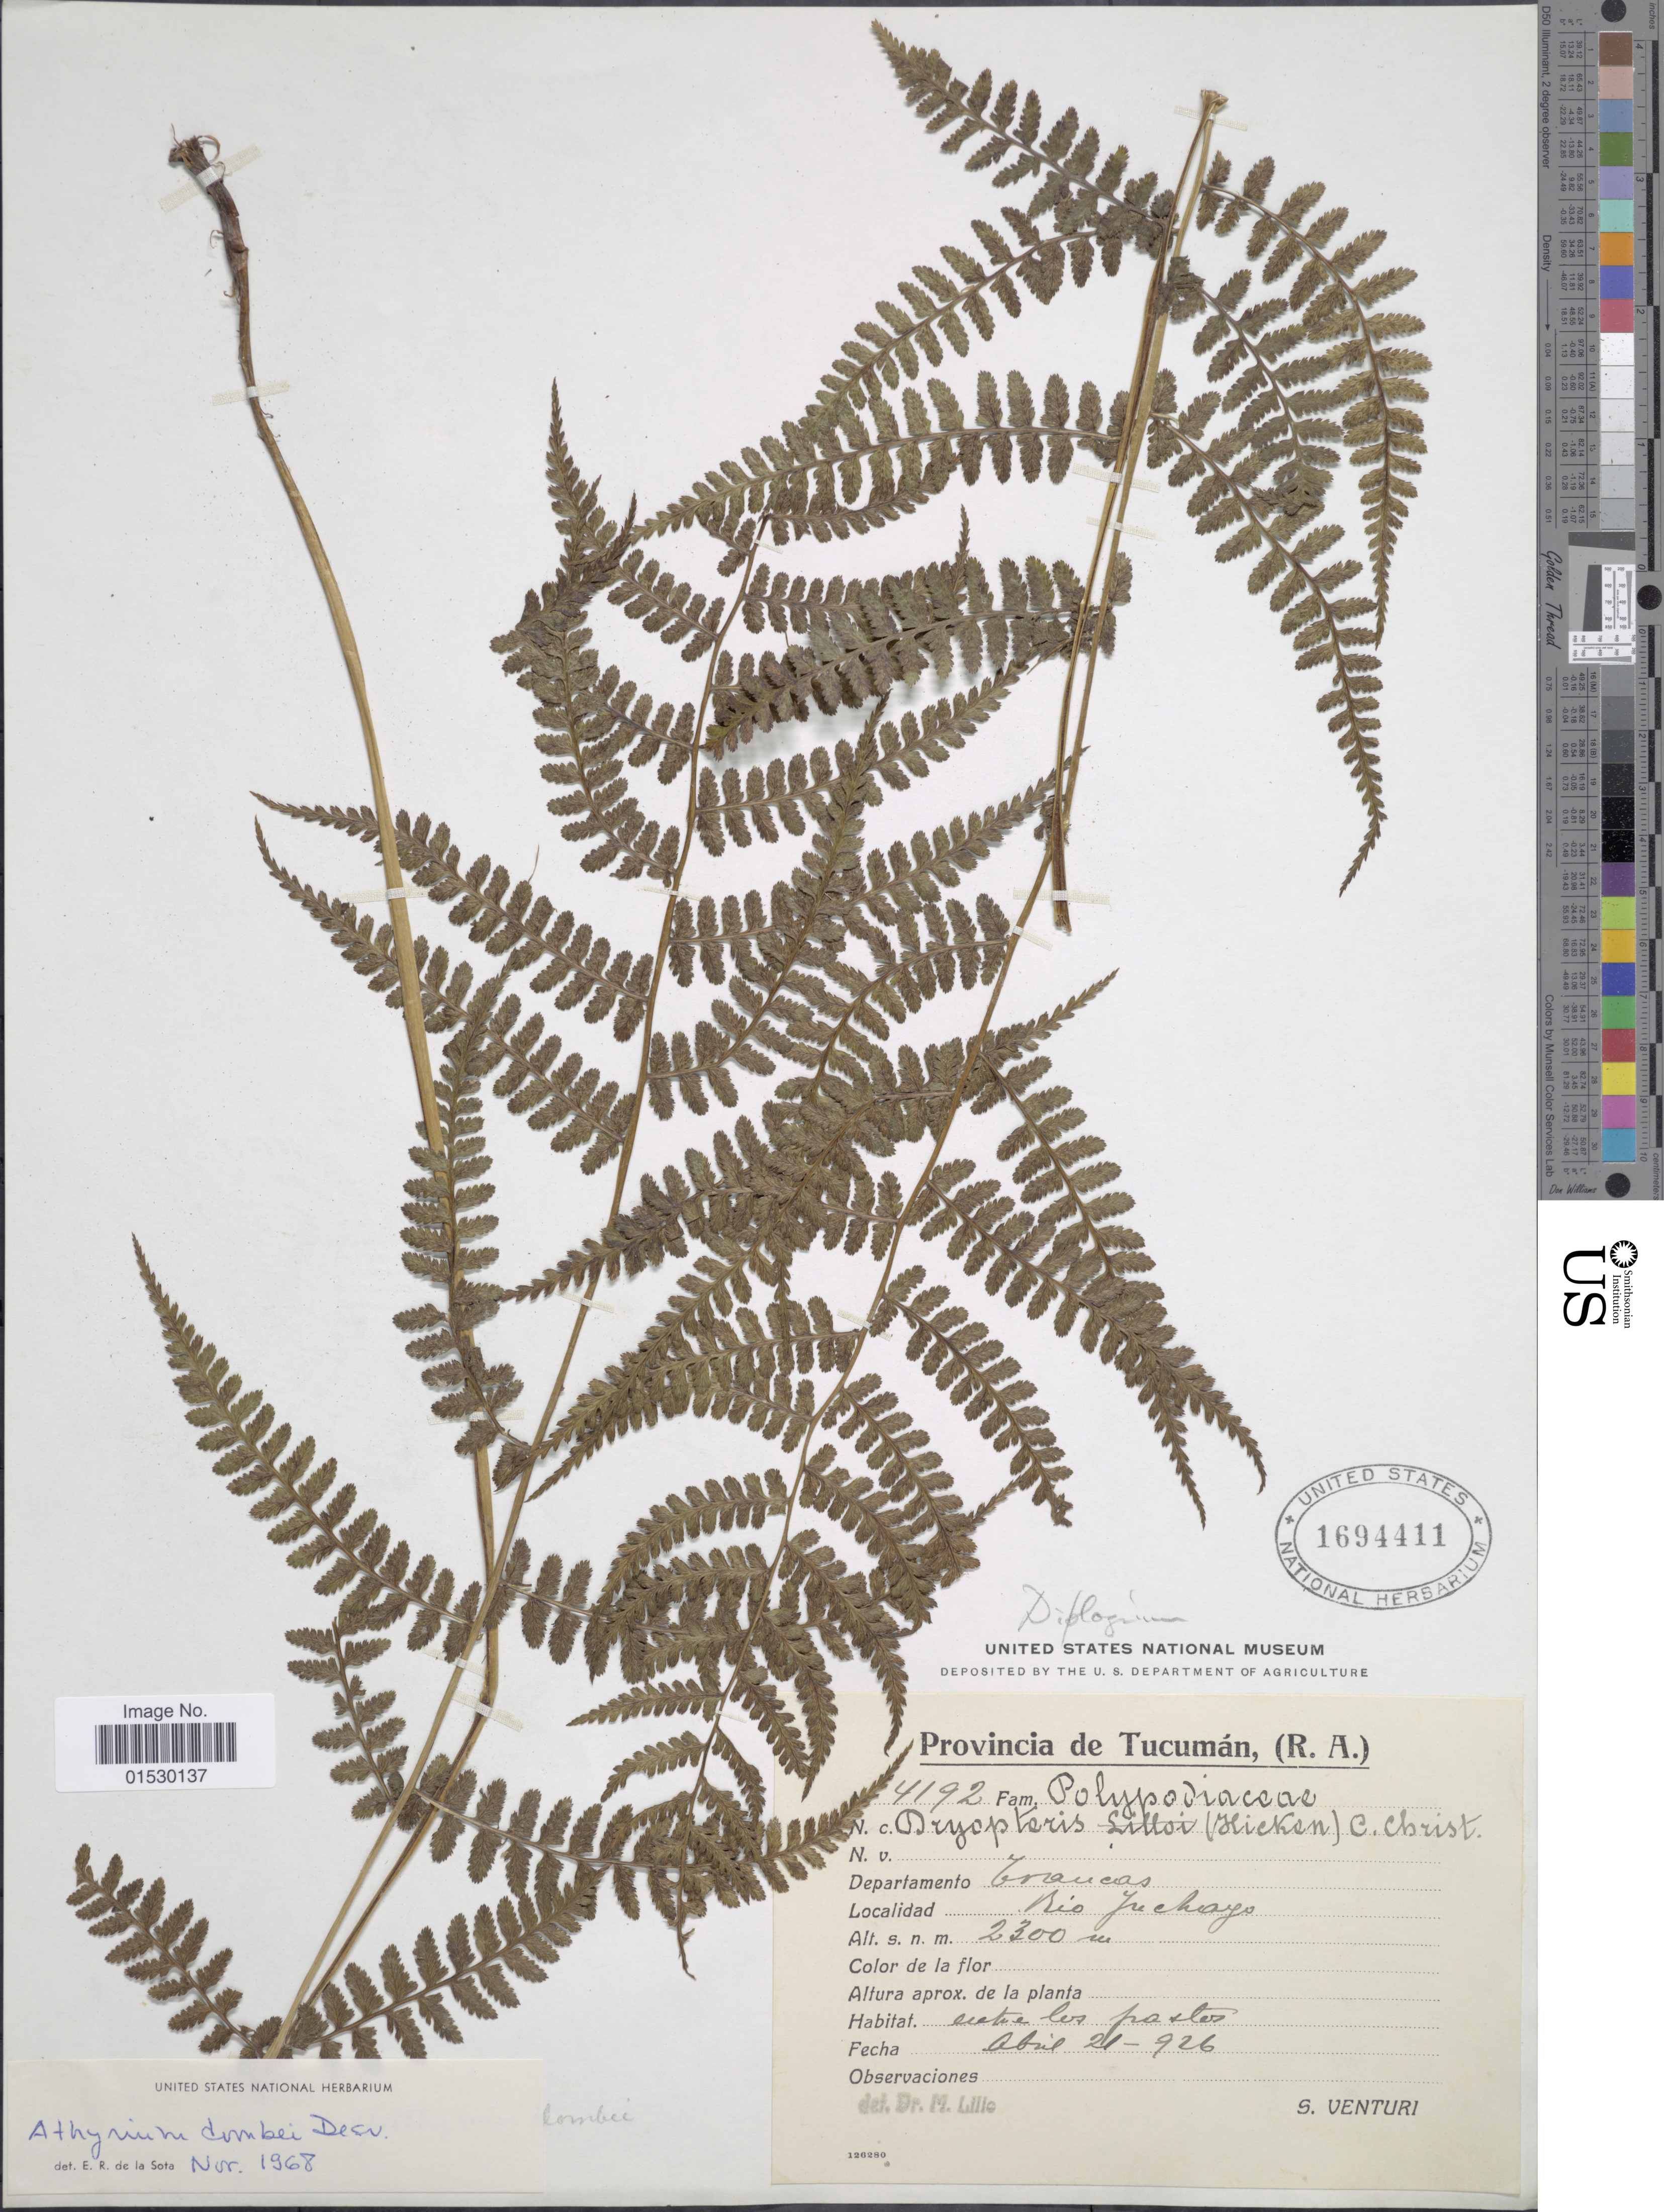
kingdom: Plantae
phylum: Tracheophyta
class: Polypodiopsida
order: Polypodiales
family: Athyriaceae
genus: Athyrium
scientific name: Athyrium dombei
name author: (Desv.) C. Chr.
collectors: S. Venturi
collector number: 4191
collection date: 1926-04-21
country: Argentina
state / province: Tucuman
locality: (R. A.), Joraucas, Rio Juchao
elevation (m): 2300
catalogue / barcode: US 1694411